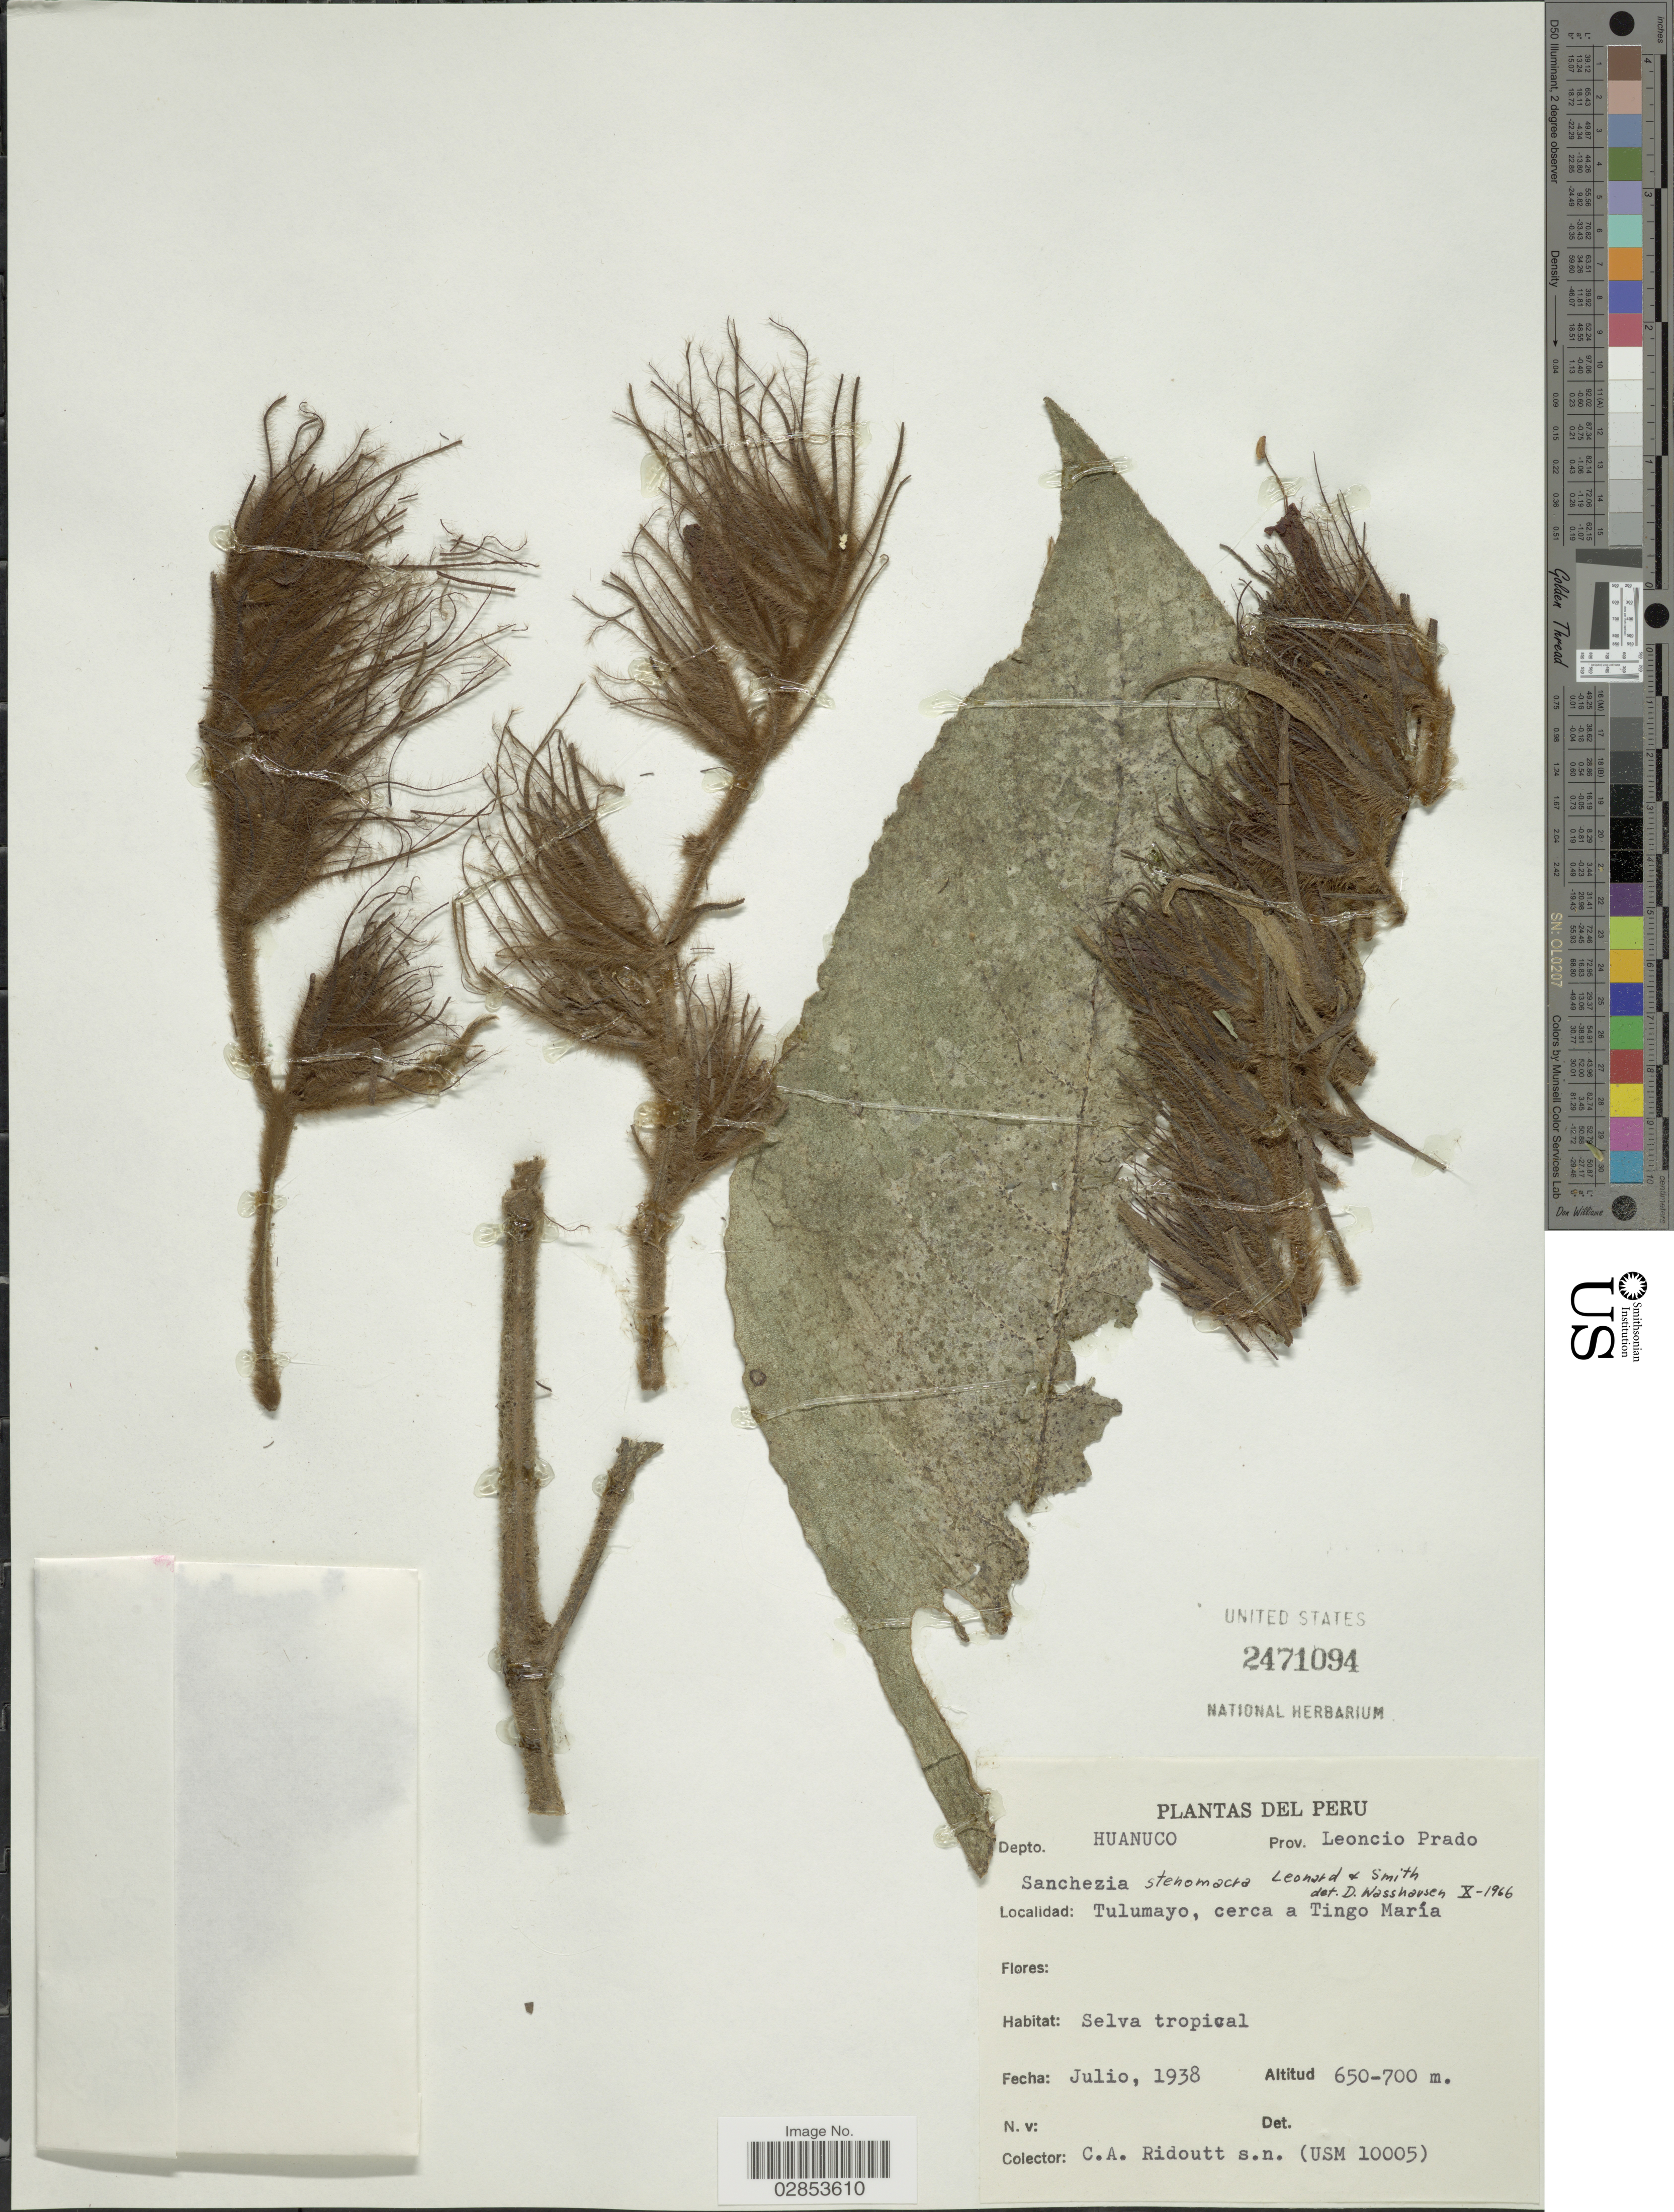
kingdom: Plantae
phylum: Tracheophyta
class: Magnoliopsida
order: Lamiales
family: Acanthaceae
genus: Sanchezia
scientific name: Sanchezia aurea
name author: Leonard & L.B. Sm.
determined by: Azevedo, Igor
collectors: C. Ridoutt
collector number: (USM 10005)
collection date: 1938-07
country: Peru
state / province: Huánuco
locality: Depto. Huanuco. Prov. Leoncio Prado. Tulumayo, cerca a Tingo María.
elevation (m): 650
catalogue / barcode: US 2471094